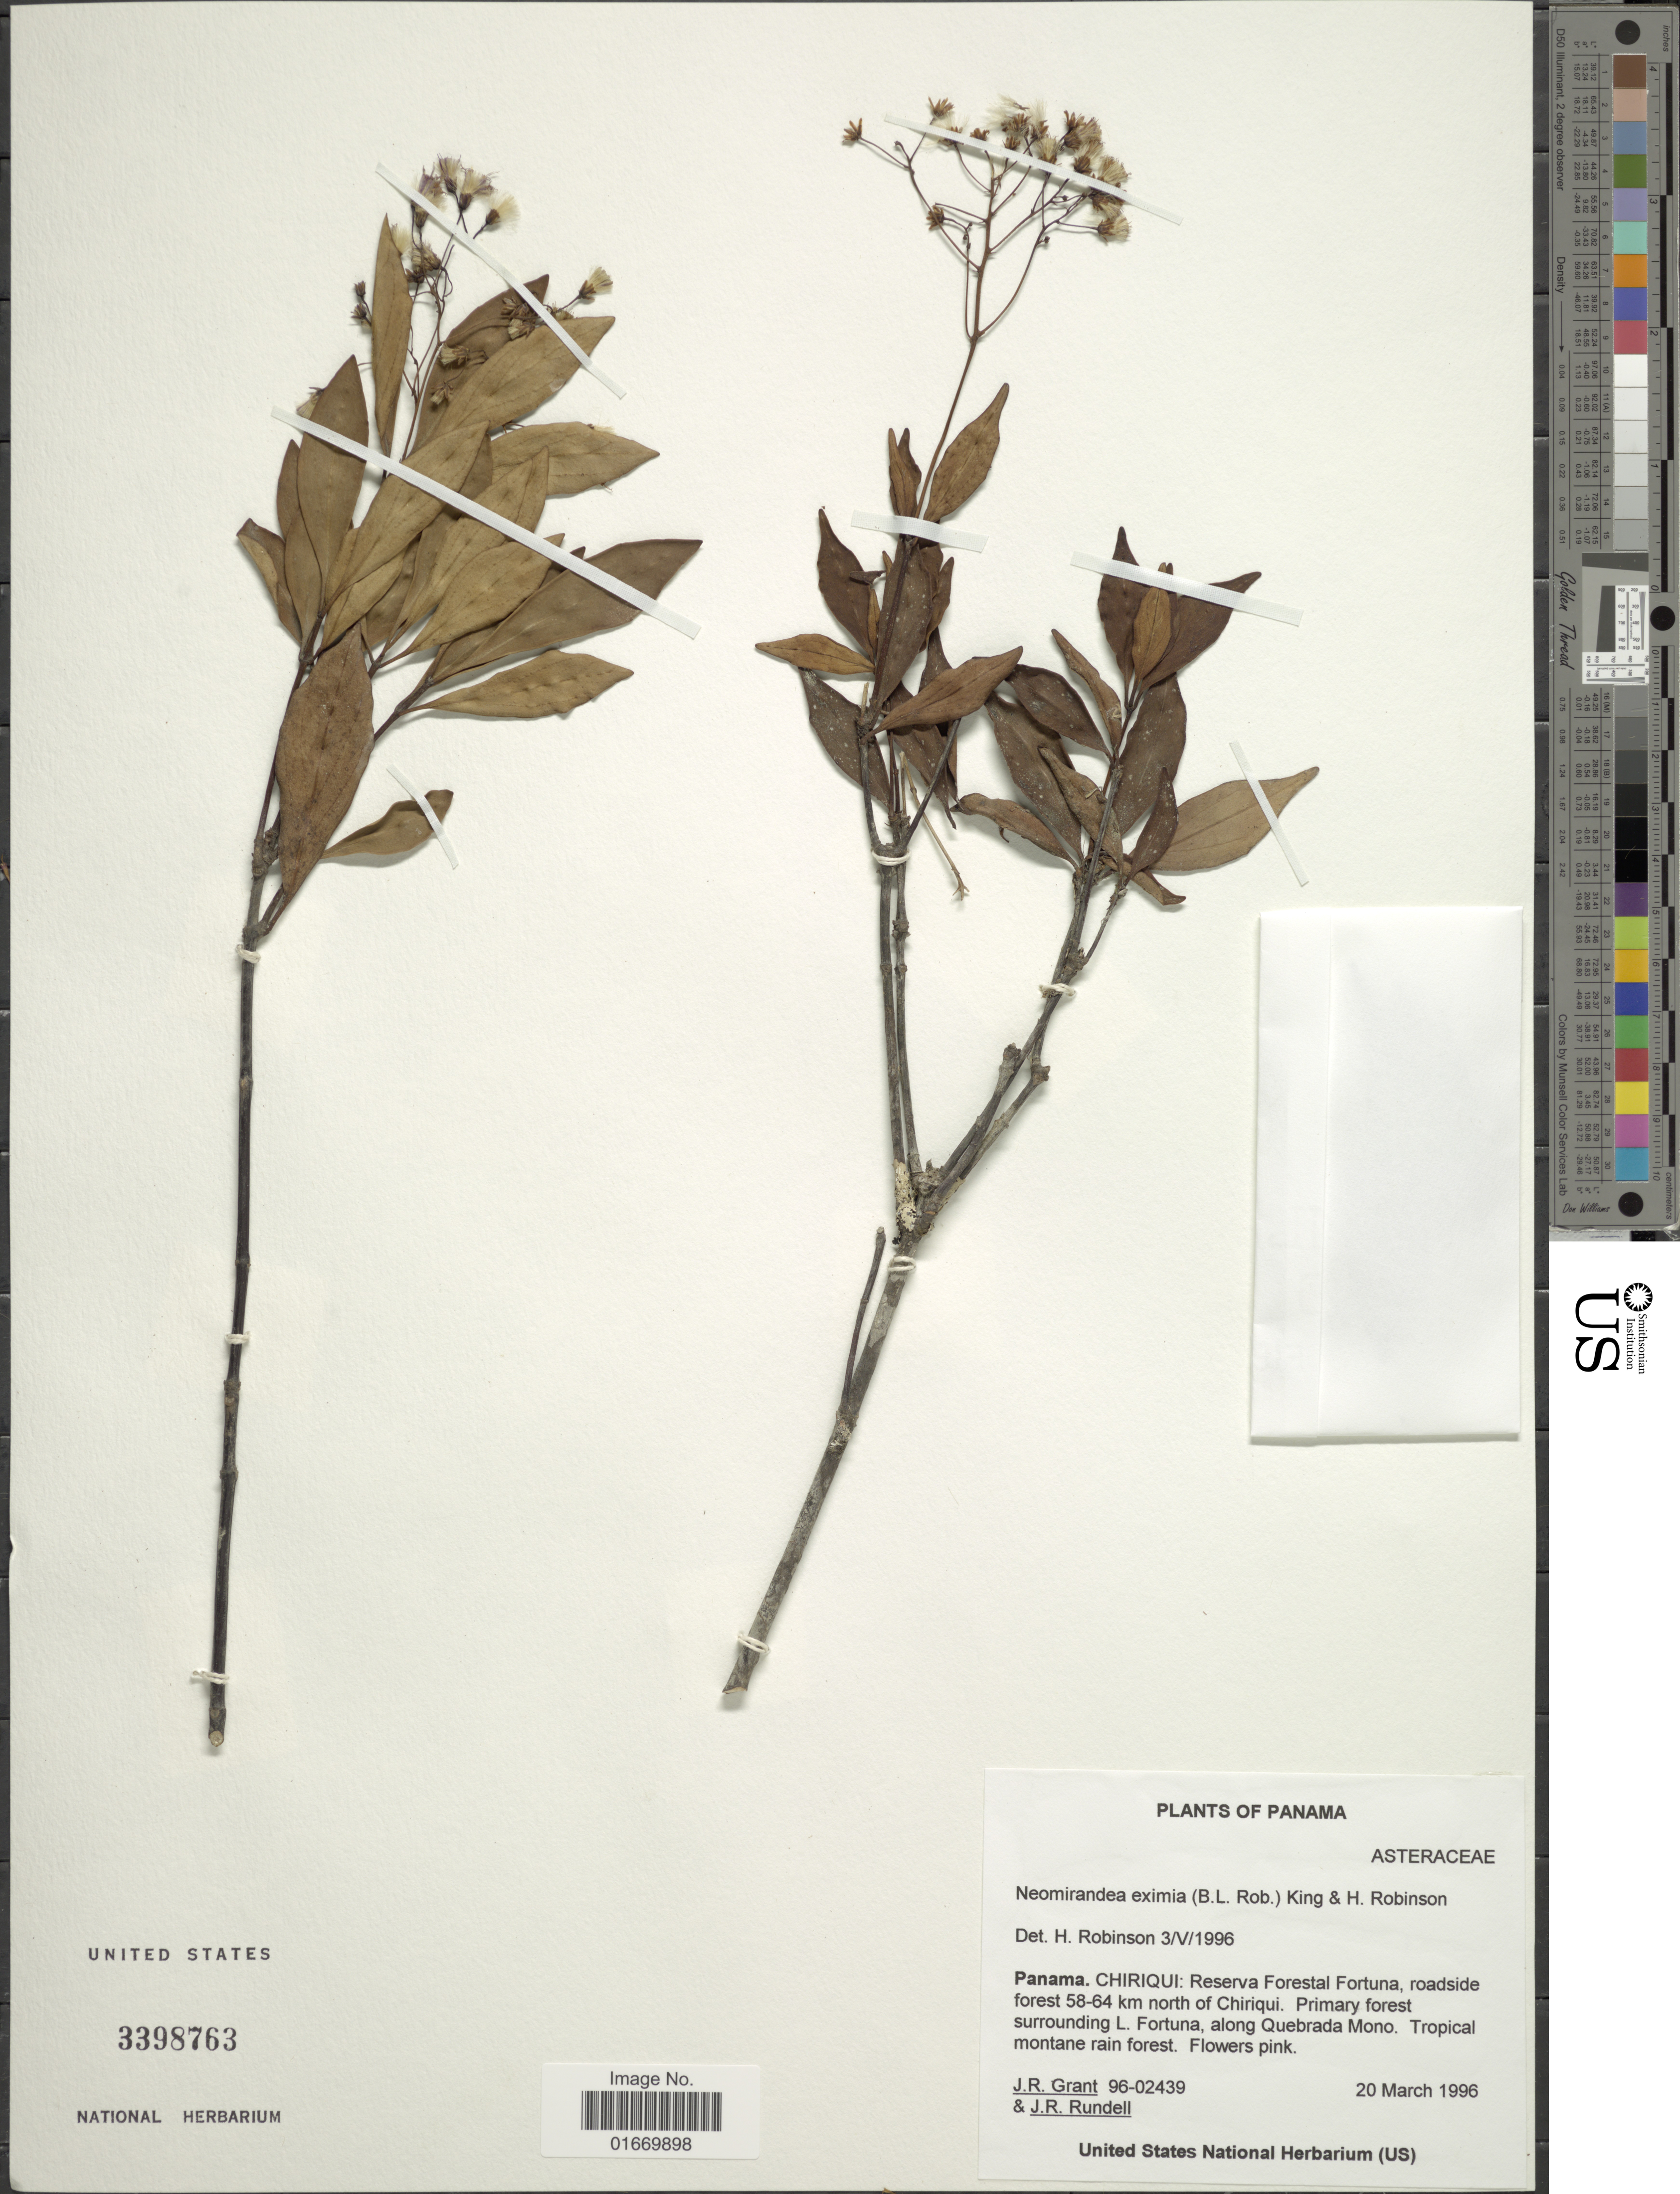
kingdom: Plantae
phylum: Tracheophyta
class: Magnoliopsida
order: Asterales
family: Asteraceae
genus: Neomirandea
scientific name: Neomirandea eximia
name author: (B.L. Rob.) R.M. King & H. Rob.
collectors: J. Grant & J. R. Rundell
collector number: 96-02439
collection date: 1996-03-20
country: Panama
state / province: Chiriqui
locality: Reserva Forestal Fortuna, roadside forest 58-64 km north of Chiriqui, L.Fortuna along Quebrada Mono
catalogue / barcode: US 3398763